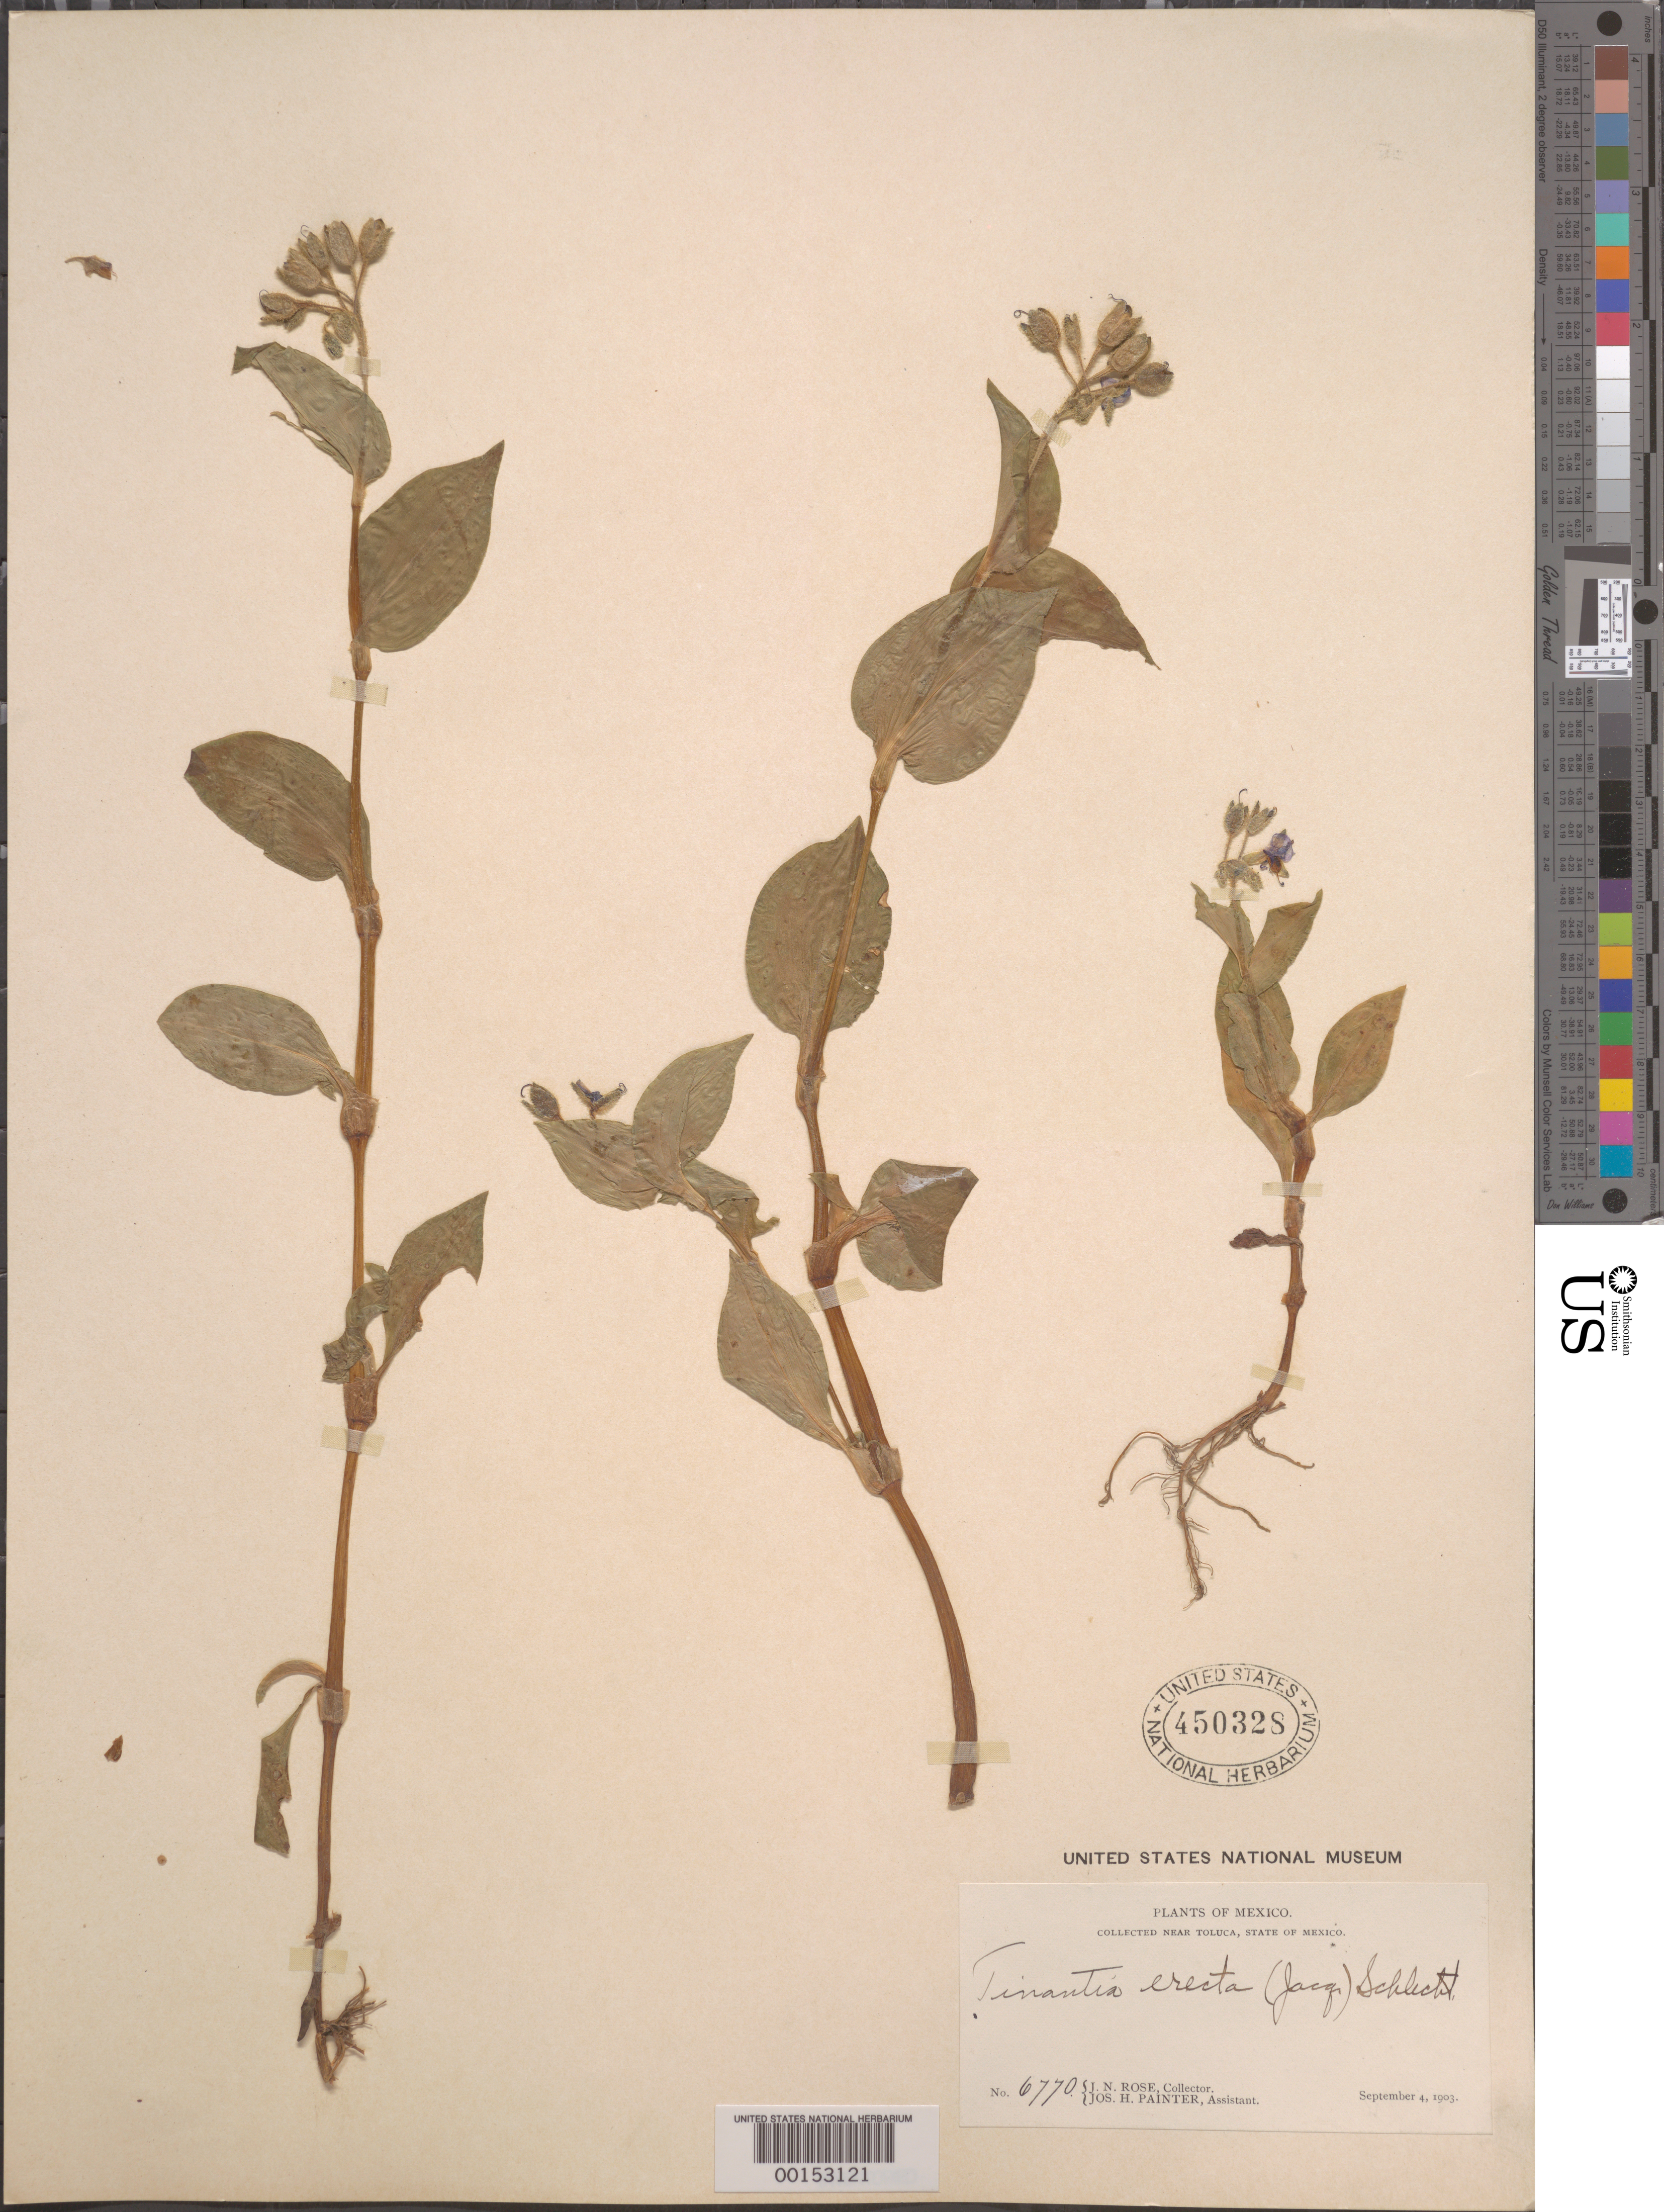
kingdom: Plantae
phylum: Tracheophyta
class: Liliopsida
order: Commelinales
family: Commelinaceae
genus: Tinantia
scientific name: Tinantia erecta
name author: (Jacq.) Fenzl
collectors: J. N. Rose & J. H. Painter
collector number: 6770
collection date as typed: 04 Sep 1903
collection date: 1903-09-04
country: Mexico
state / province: México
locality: Near Toluca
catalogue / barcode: US 450328